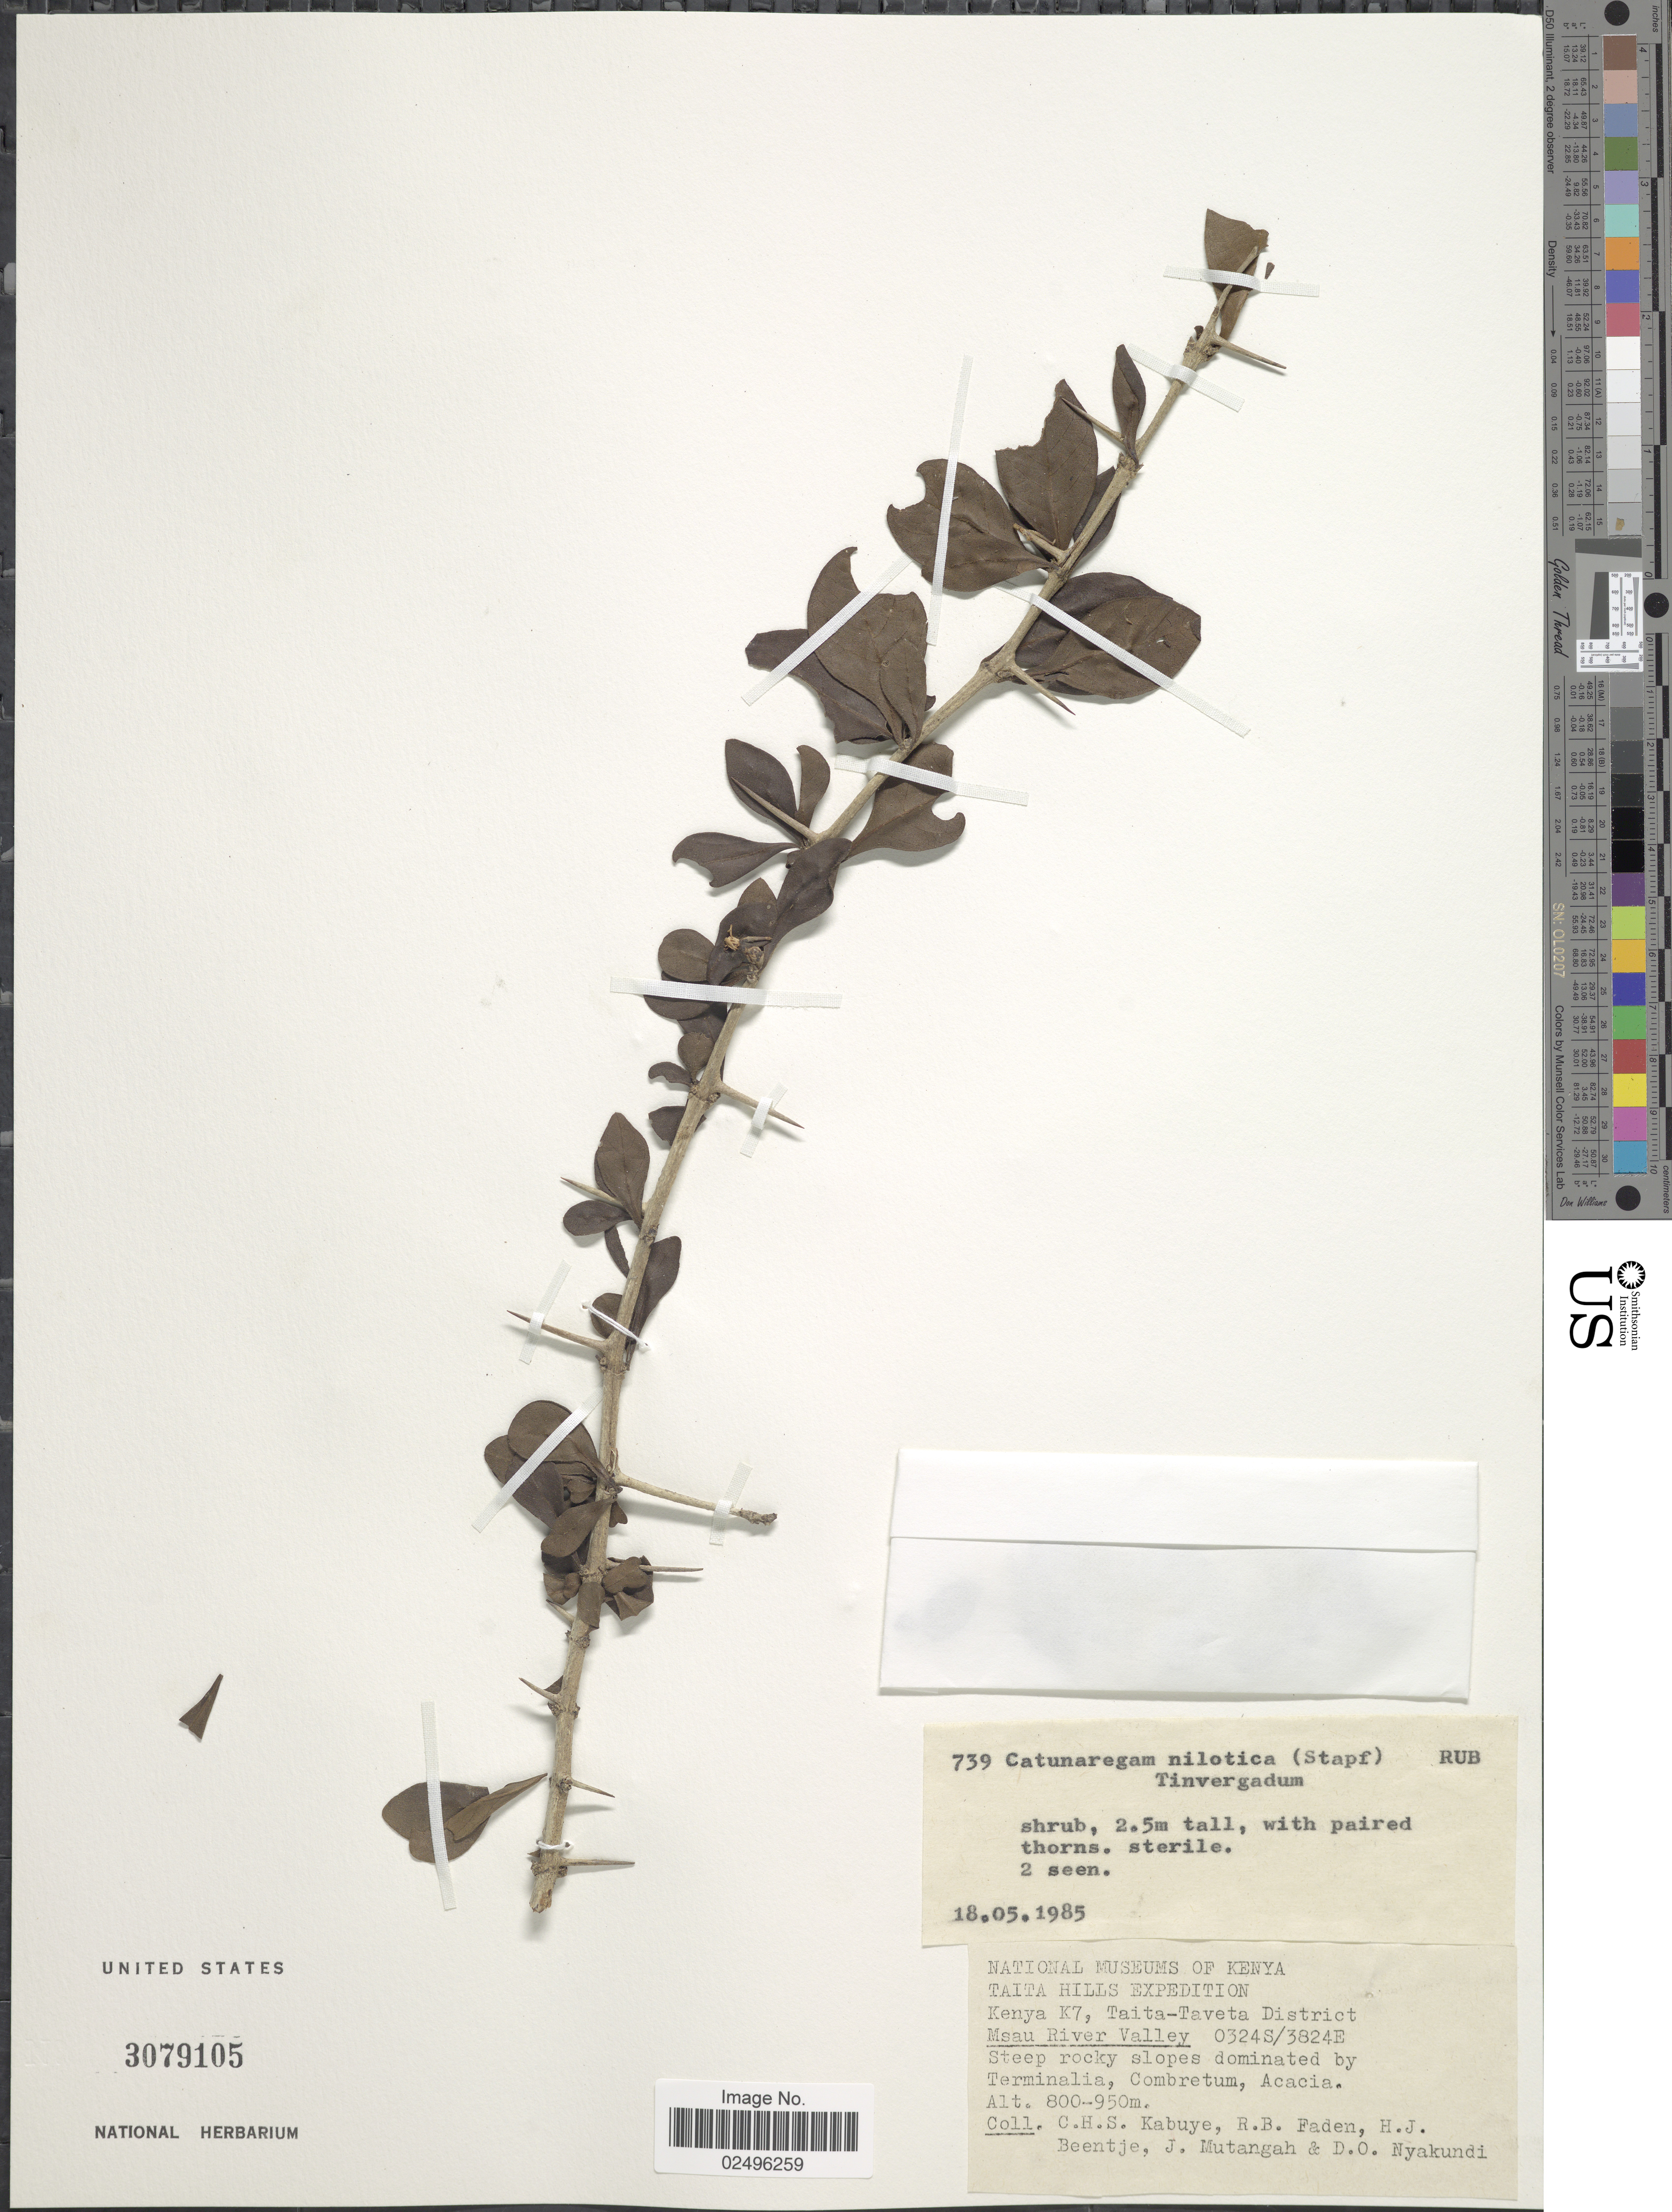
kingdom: Plantae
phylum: Tracheophyta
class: Magnoliopsida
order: Gentianales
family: Rubiaceae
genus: Catunaregam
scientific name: Catunaregam nilotica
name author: (Stapf) Tirveng.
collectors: C. Kabuye, R. B. Faden, H. J. Beentje, J. Mutangah & D. Nyakundi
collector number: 739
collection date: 1985-05-18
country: Kenya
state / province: Taita Taveta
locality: K7. Taita-Taveta District. Msau River Valley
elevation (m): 800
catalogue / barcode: US 3079105